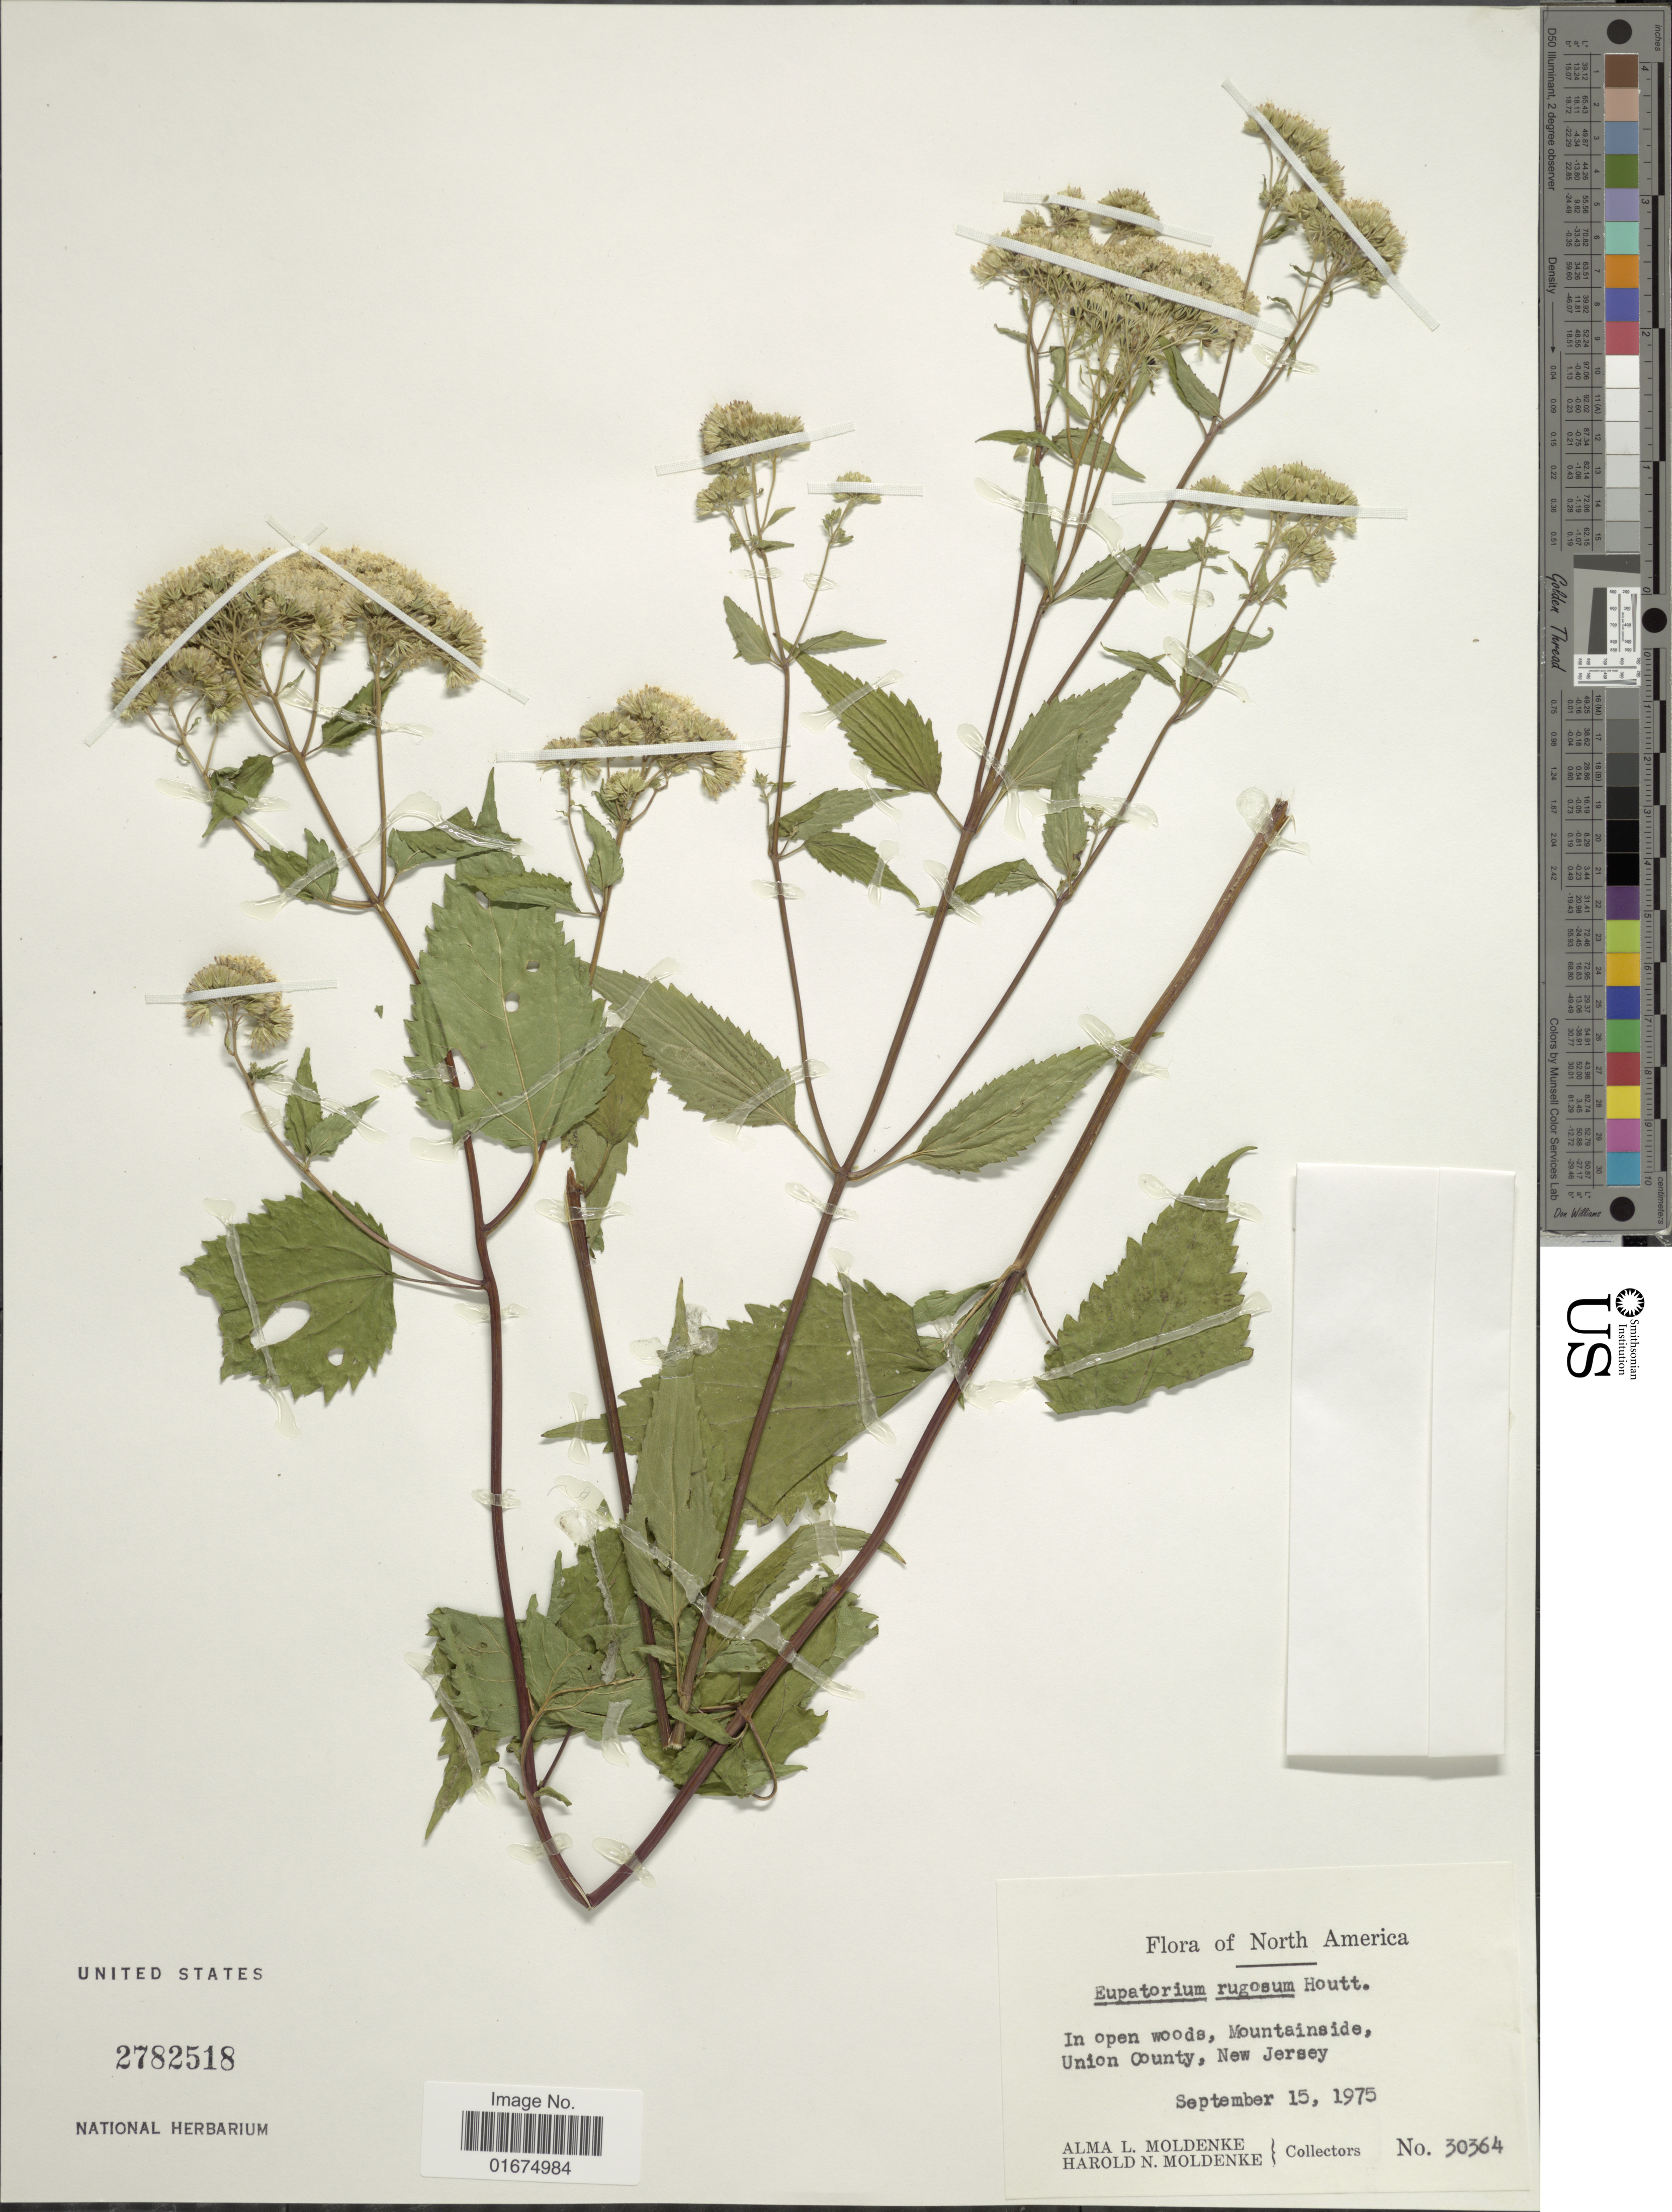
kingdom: Plantae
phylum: Tracheophyta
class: Magnoliopsida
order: Asterales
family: Asteraceae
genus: Ageratina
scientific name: Ageratina altissima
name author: (L.) R.M. King & H. Rob.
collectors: A. L. Moldenke & H. N. Moldenke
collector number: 30364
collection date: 1975-09-15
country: United States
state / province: New Jersey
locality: In open woods, Mountainside, Union County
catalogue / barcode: US 2782518